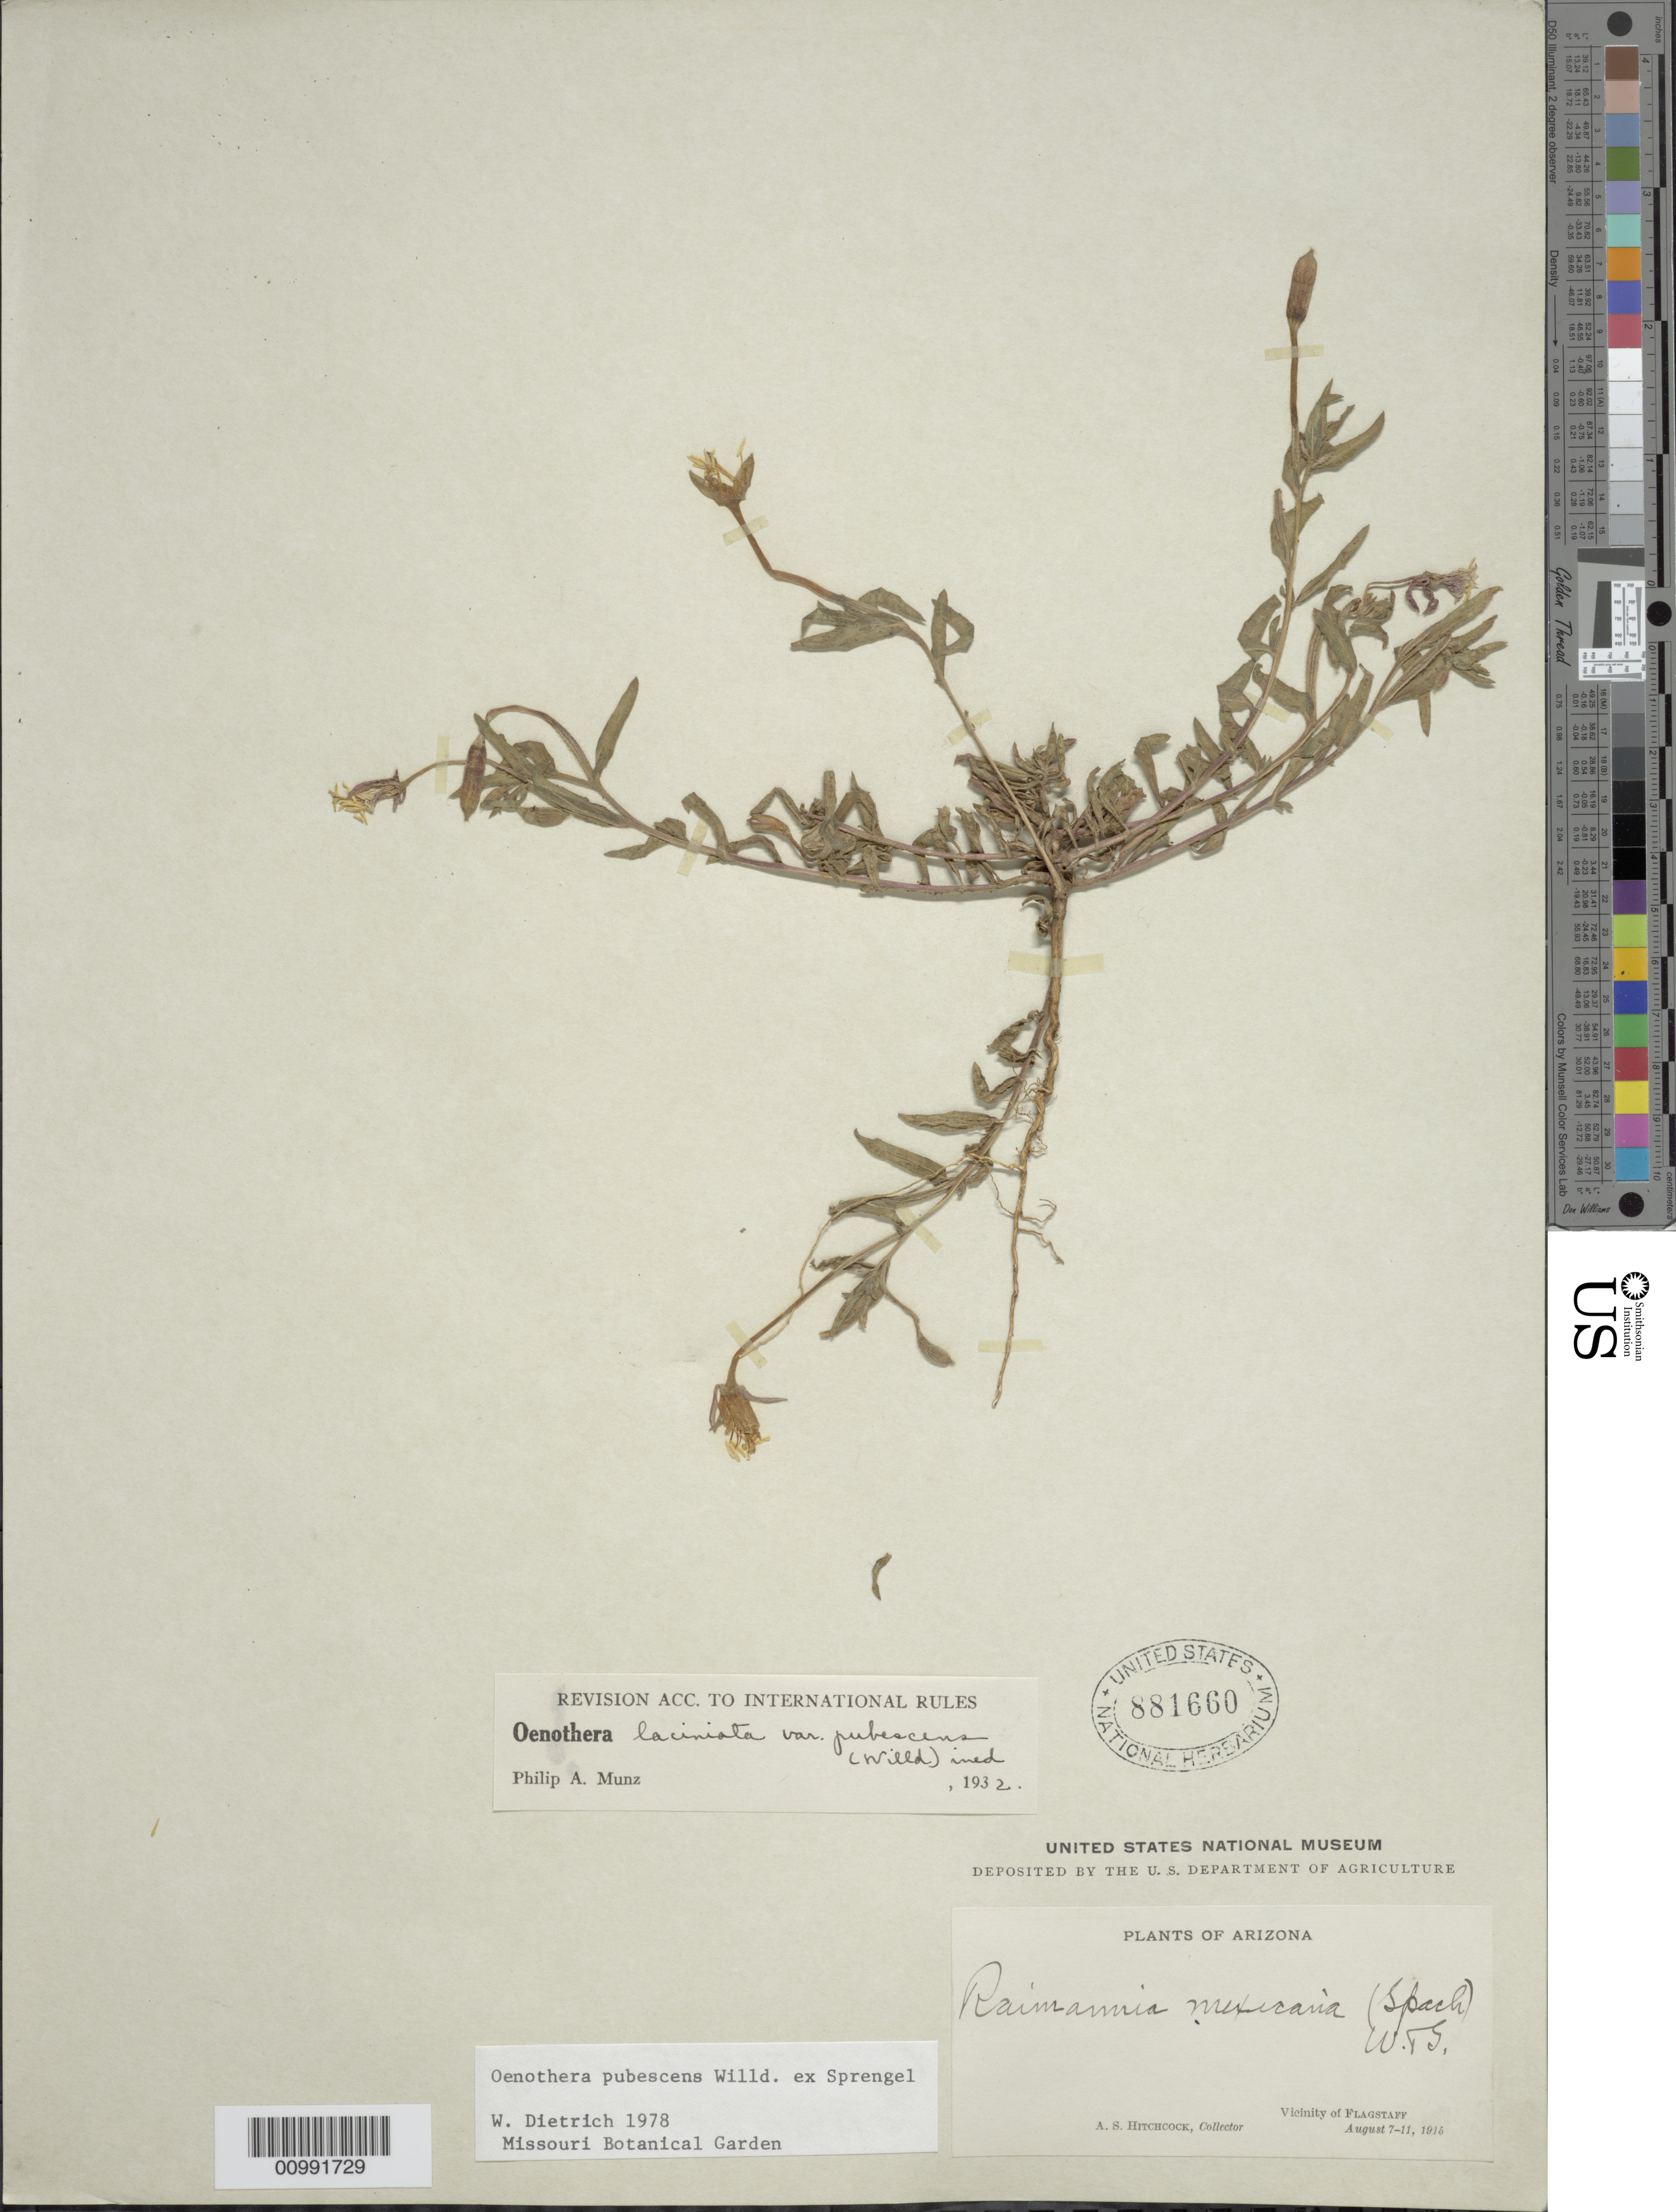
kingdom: Plantae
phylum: Tracheophyta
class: Magnoliopsida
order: Myrtales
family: Onagraceae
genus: Oenothera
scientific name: Oenothera pubescens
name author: Willd. ex Spreng.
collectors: A. S. Hitchcock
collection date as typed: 07 Aug 1915 to 11 Aug 1915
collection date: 1915-08-07/1915-08-11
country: United States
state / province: Arizona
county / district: Coconino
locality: Flagstaff.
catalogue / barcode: US 881660